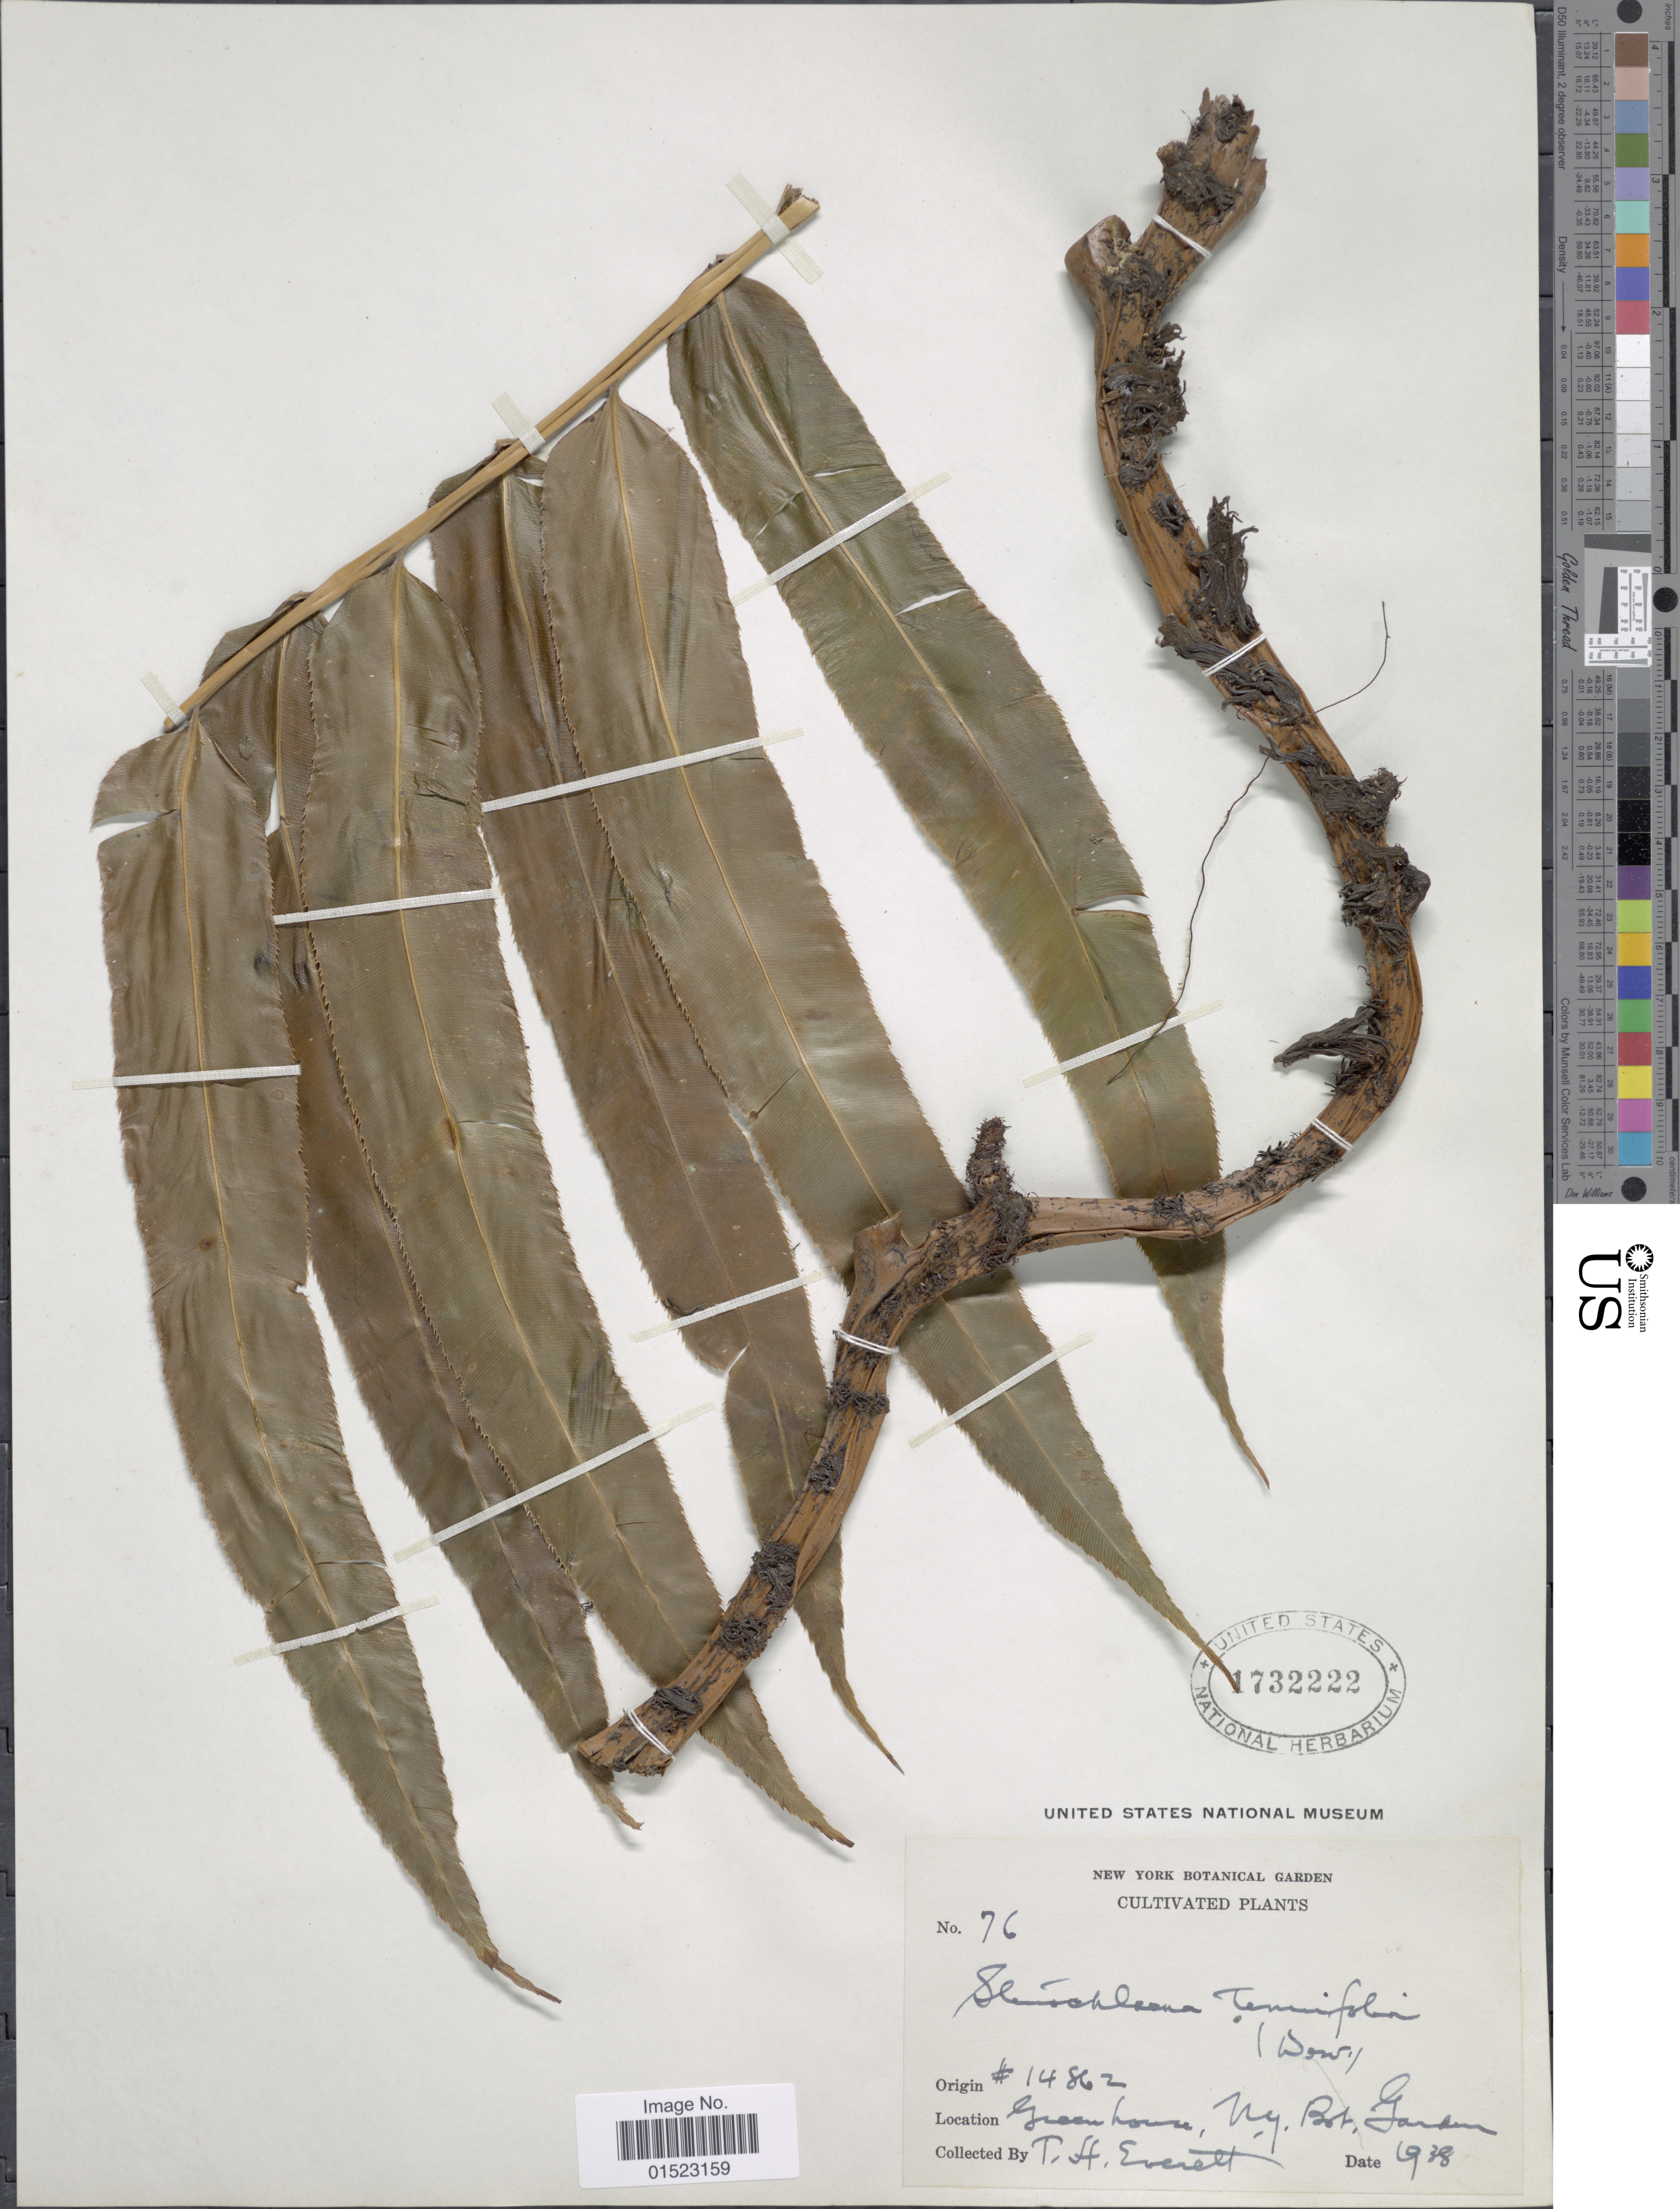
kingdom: Plantae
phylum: Tracheophyta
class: Polypodiopsida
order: Polypodiales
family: Blechnaceae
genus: Stenochlaena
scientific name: Stenochlaena tenuifolia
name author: (Desv.) T. Moore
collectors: T. Everett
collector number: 14862?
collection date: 1938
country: United States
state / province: New York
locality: Green house, N.Y. Bot. Garden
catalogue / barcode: US 1732222